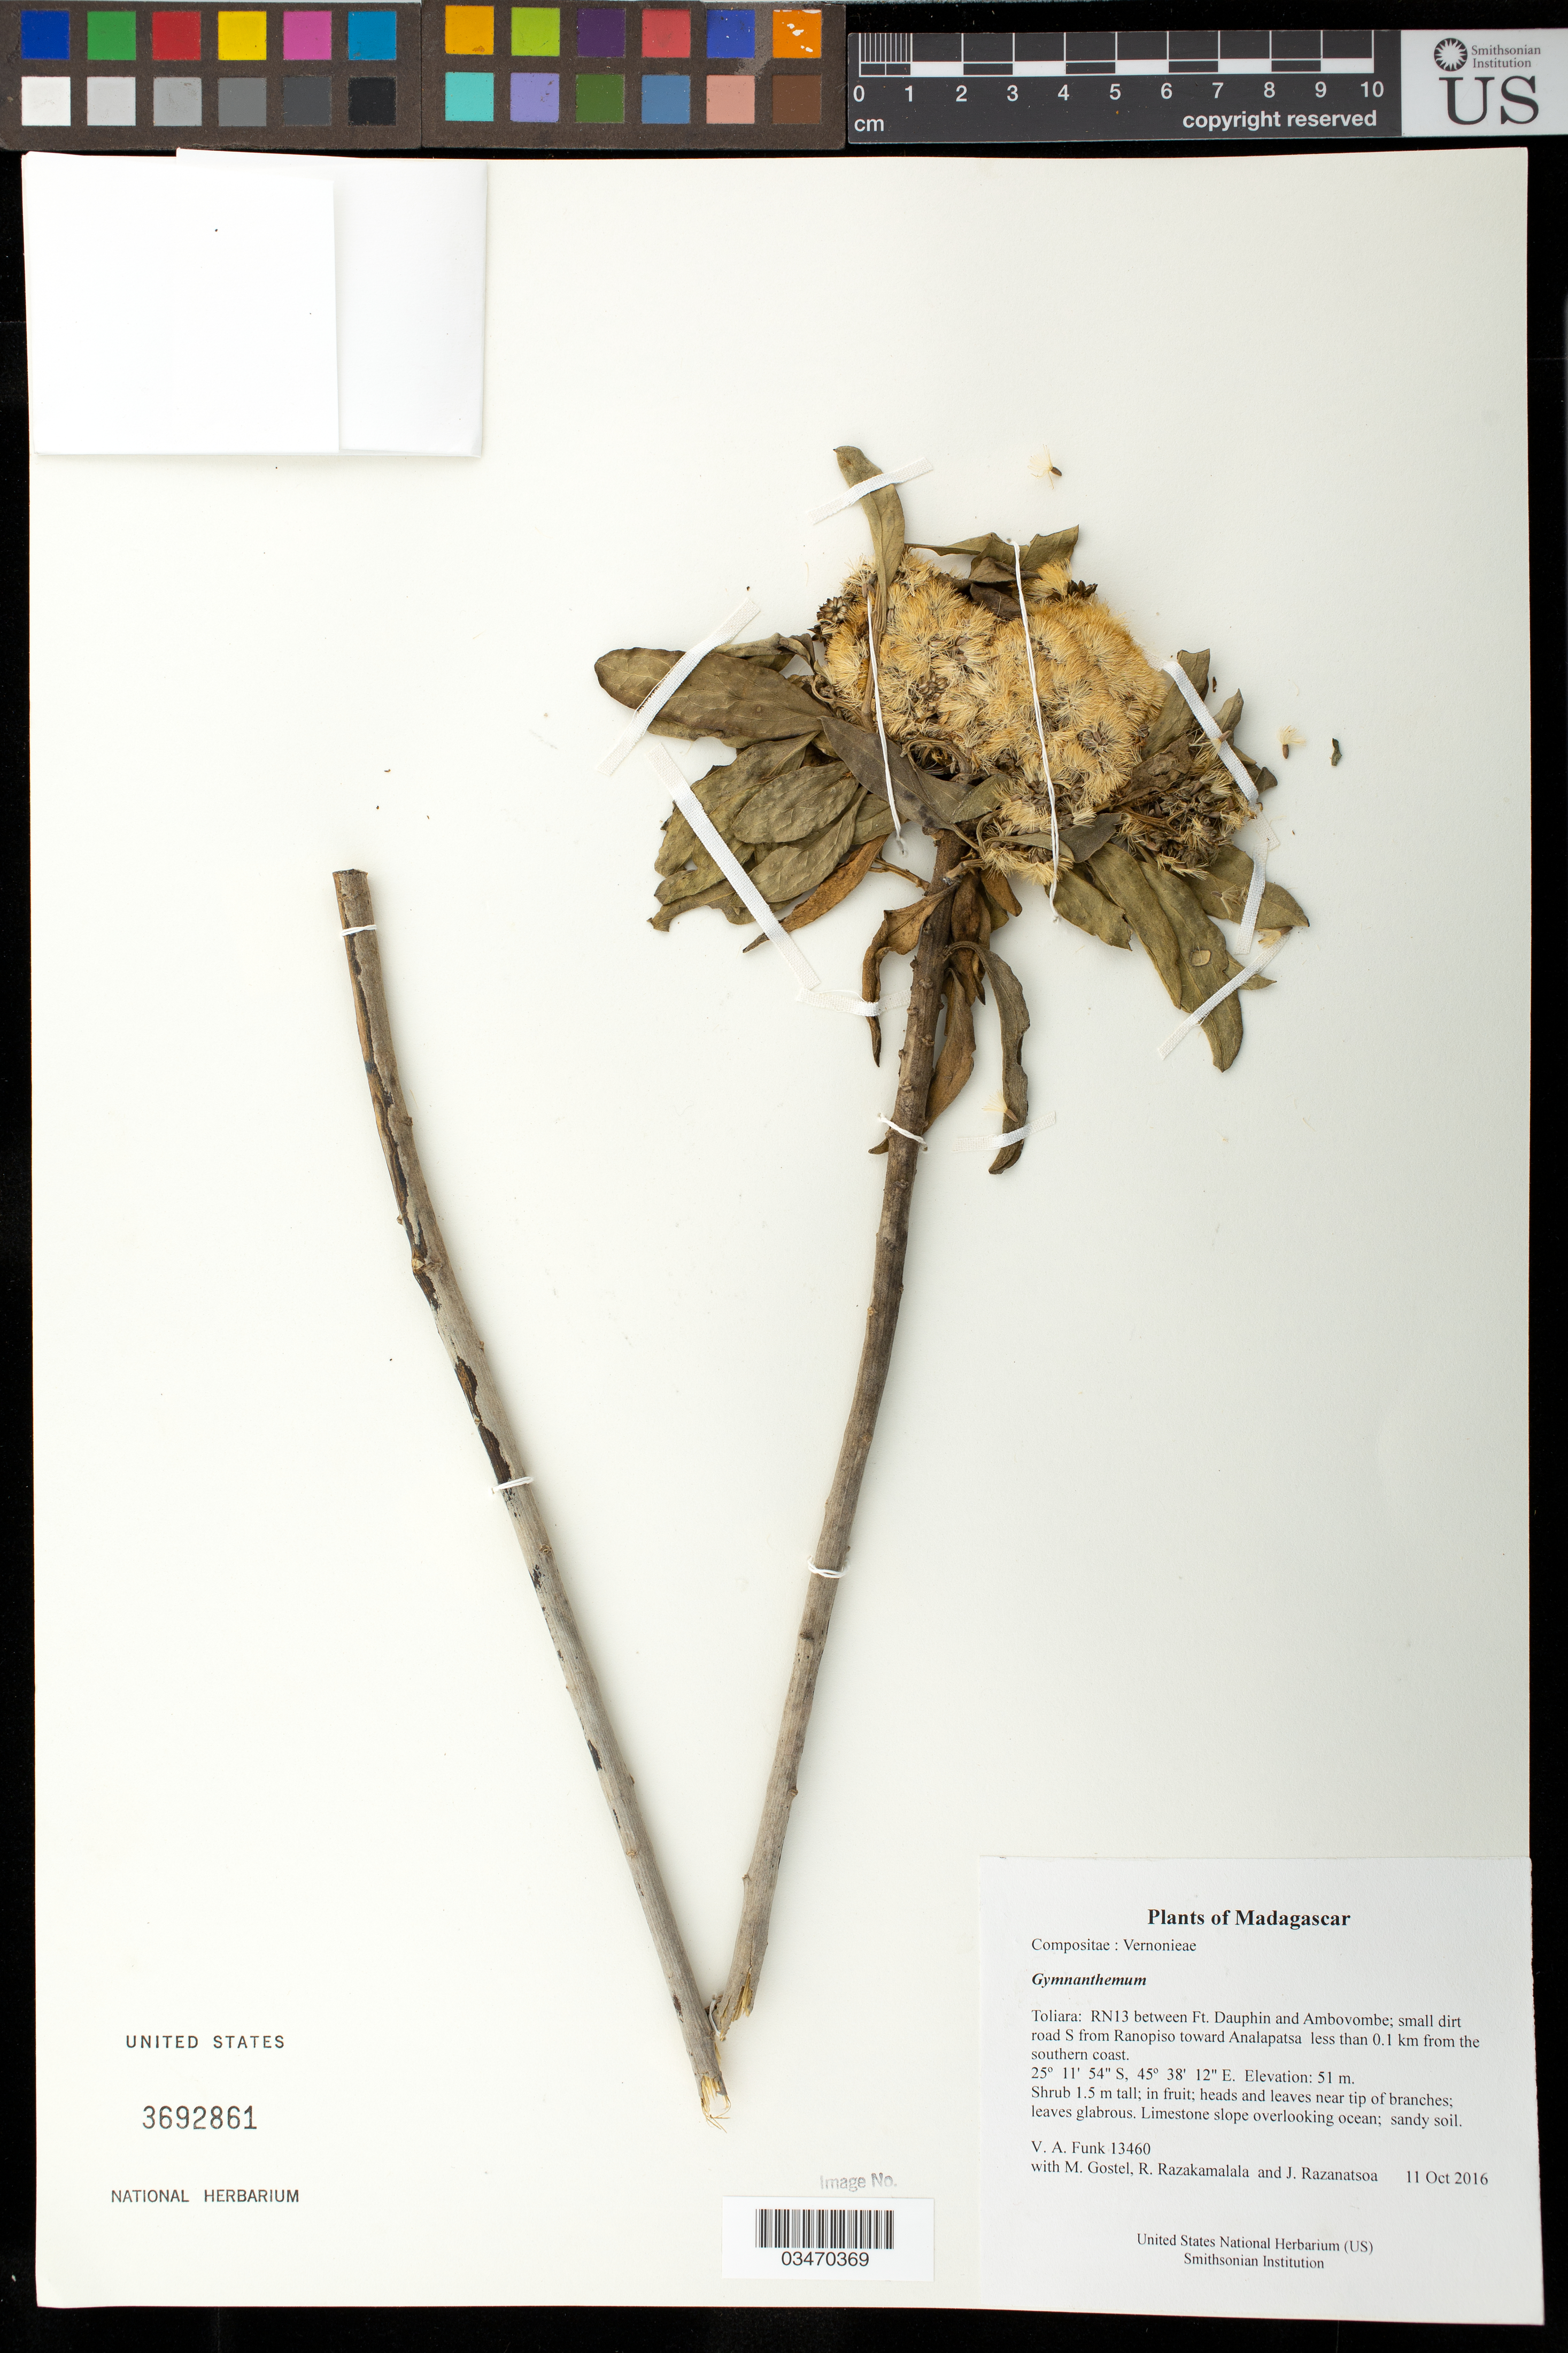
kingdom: Plantae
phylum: Tracheophyta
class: Magnoliopsida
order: Asterales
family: Asteraceae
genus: Gymnanthemum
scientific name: Gymnanthemum sp.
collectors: M. R. Gostel, R. Razakamalala & J. Razanatsoa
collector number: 13460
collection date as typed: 11 Oct 2016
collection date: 2016-10-11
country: Madagascar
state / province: Androy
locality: RN13 between Ft. Dauphin and Ambovombe; small dirt road S from Ranopiso toward Analapatsa less than 0.1 km from the southern coast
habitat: Limestone slope overlooking ocean; sandy soil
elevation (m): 51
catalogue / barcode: US 3692861